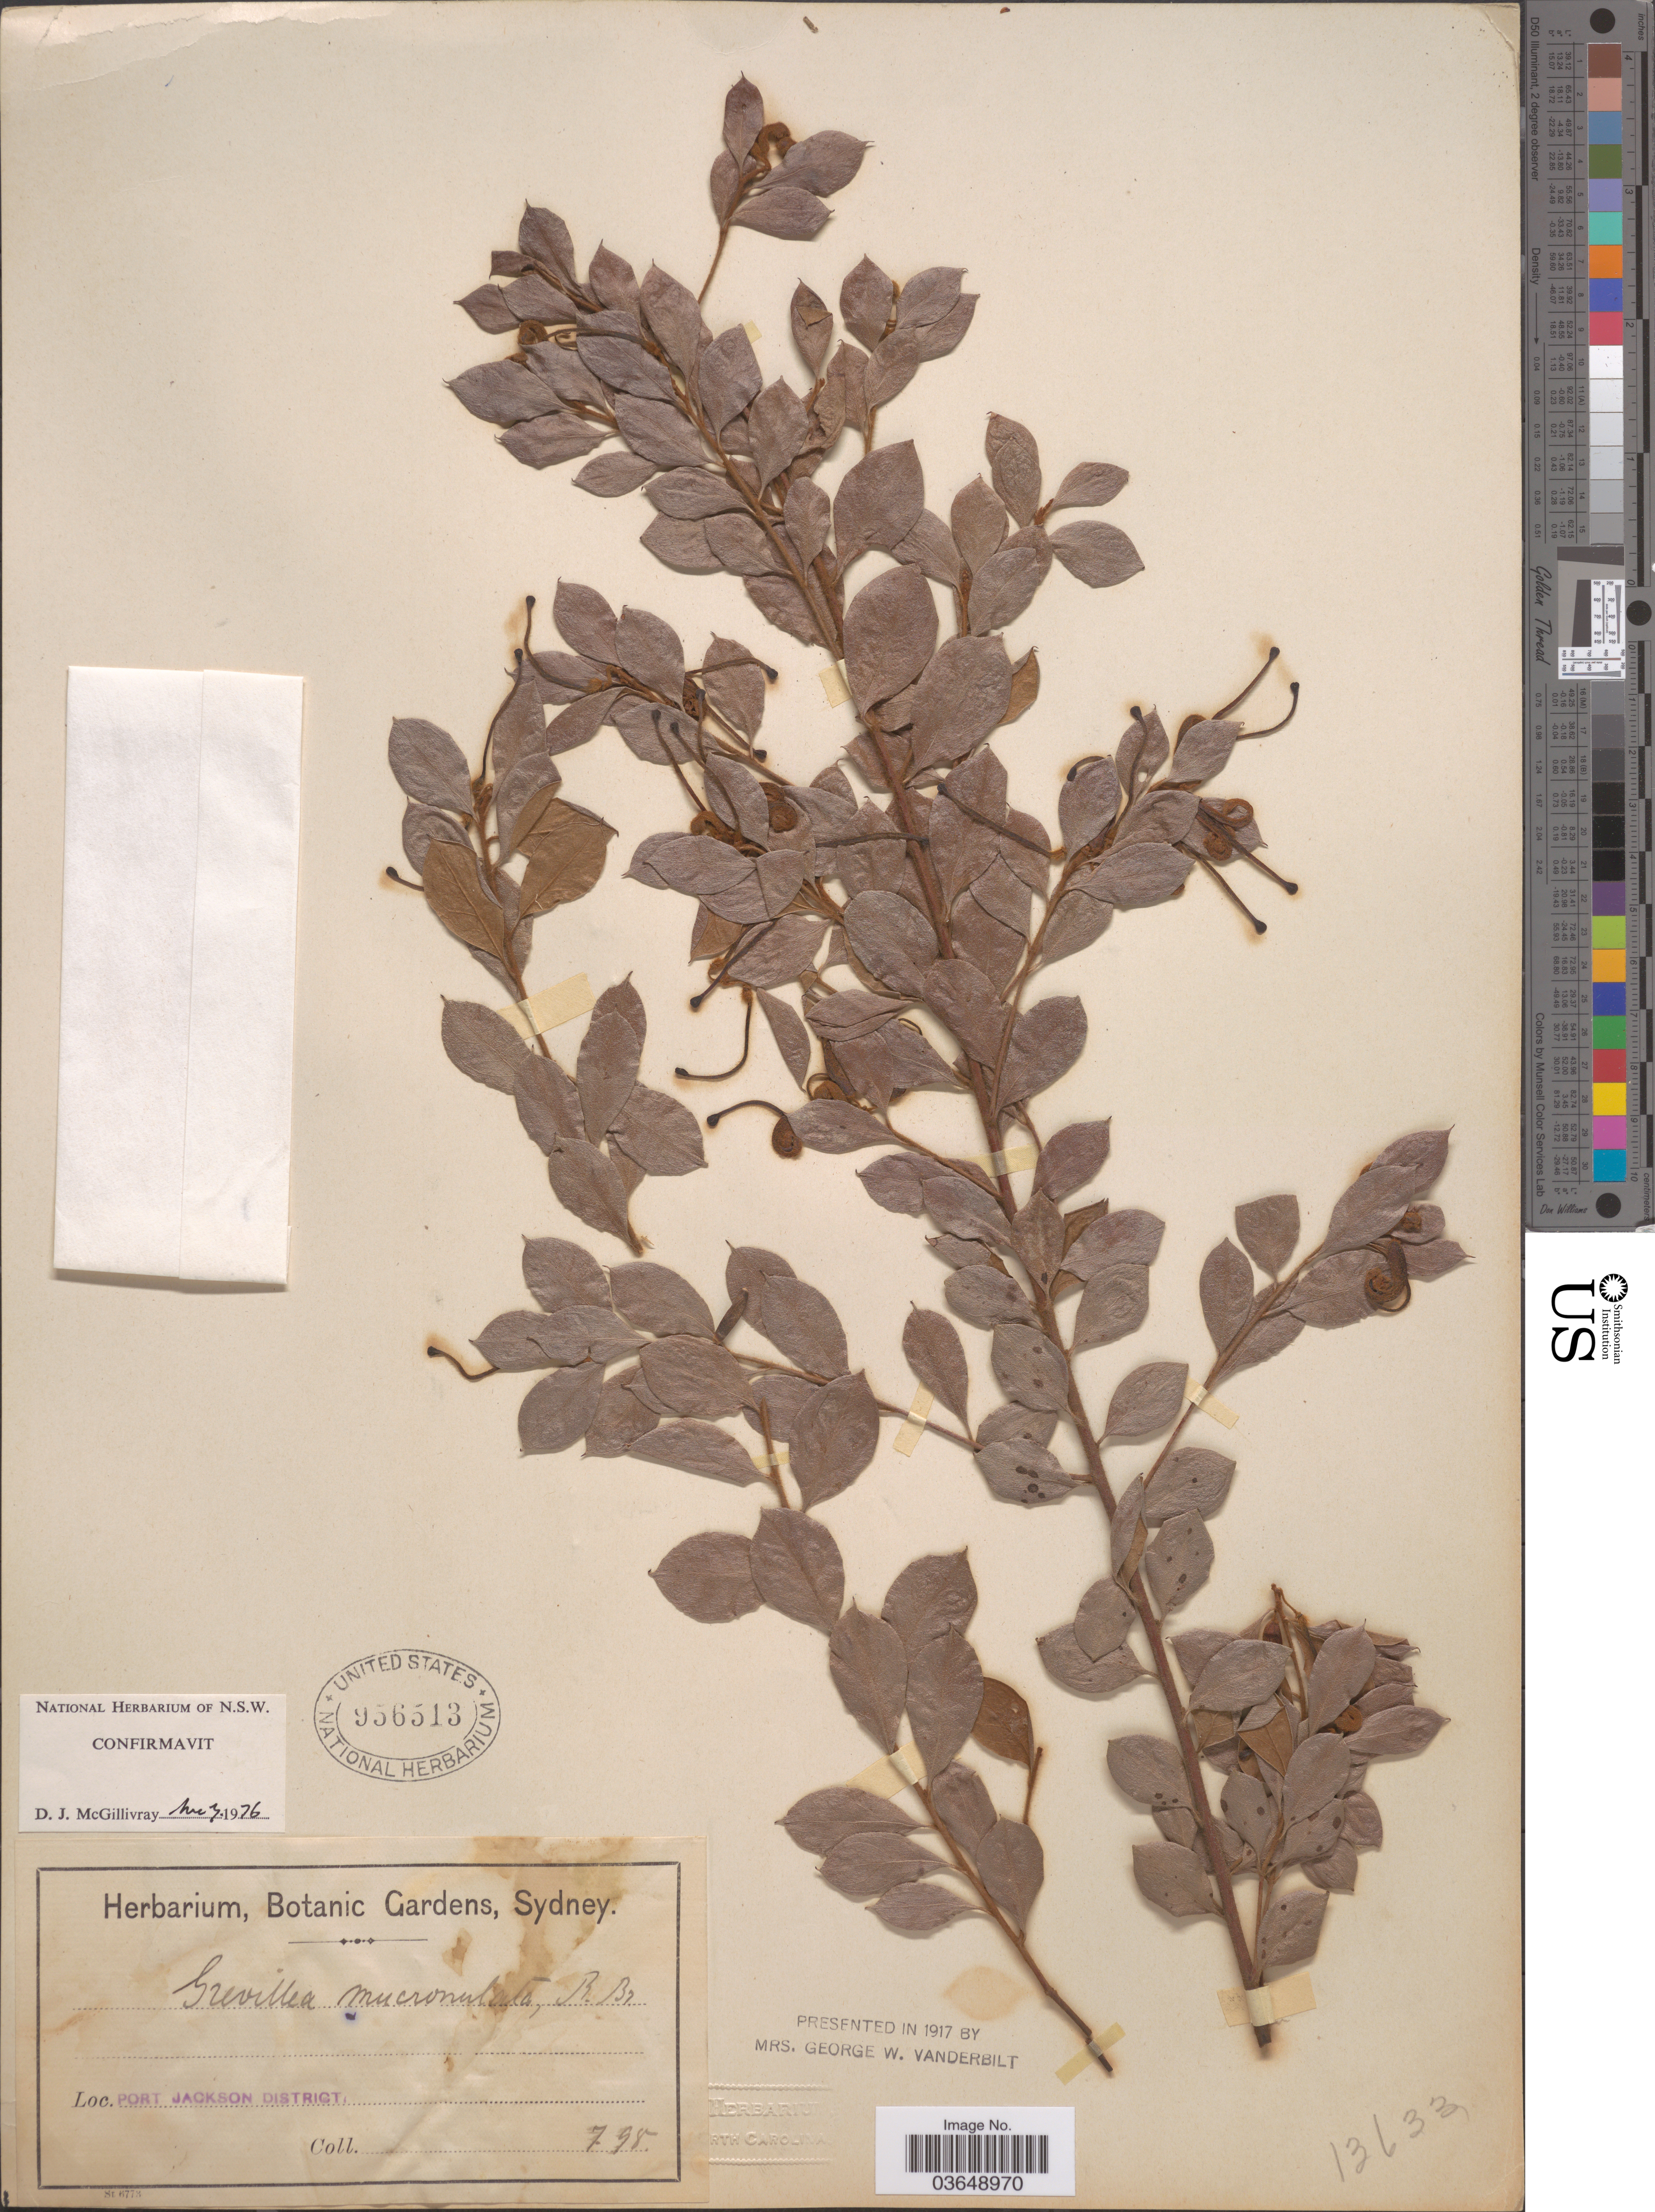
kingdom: Plantae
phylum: Tracheophyta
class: Magnoliopsida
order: Proteales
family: Proteaceae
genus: Grevillea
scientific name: Grevillea mucronulata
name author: R. Br.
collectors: ex Herb. Bot. Gard. Sydney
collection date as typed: Transcribed d/m/y: /7/98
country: Australia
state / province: New South Wales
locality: Port Jackson District.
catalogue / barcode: US 956513